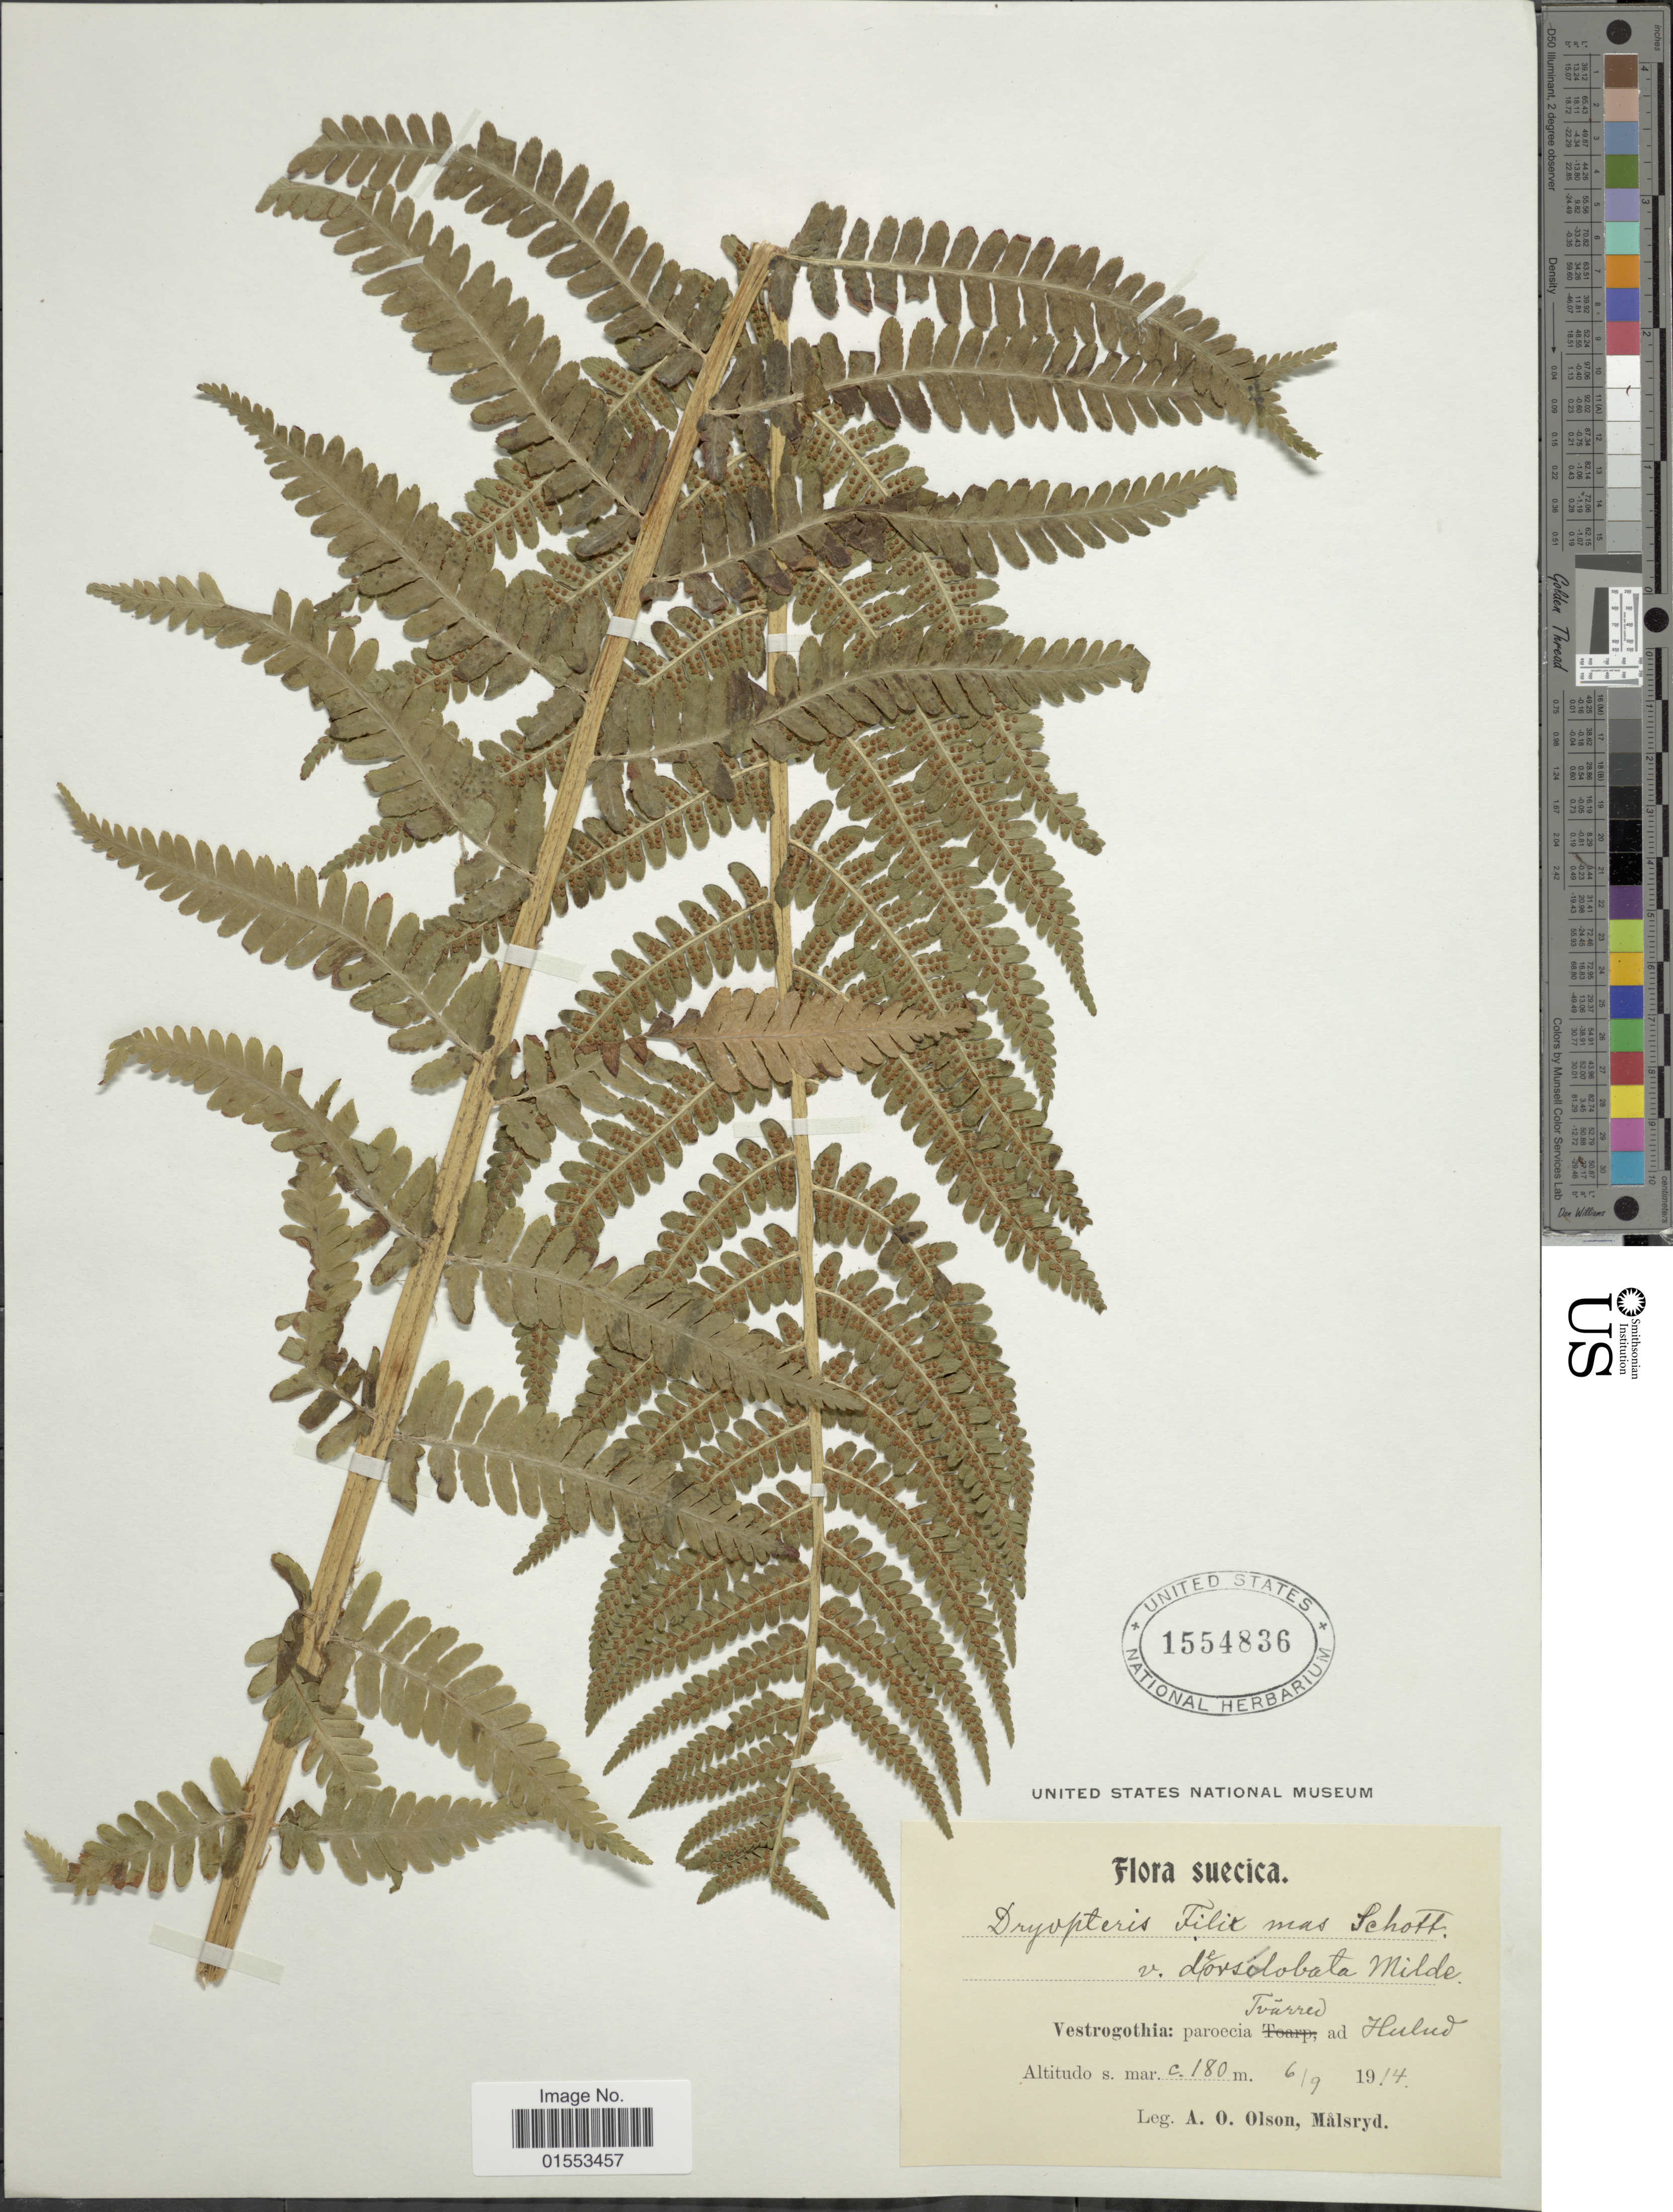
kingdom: Plantae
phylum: Tracheophyta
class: Polypodiopsida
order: Polypodiales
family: Dryopteridaceae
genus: Dryopteris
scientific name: Dryopteris filix-mas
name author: (L.) Schott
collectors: A. Olson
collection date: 1914-06-09 or 1914-09-06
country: Sweden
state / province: Västra Götaland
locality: Tvärred parish, Hulud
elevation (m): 180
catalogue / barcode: US 1554836